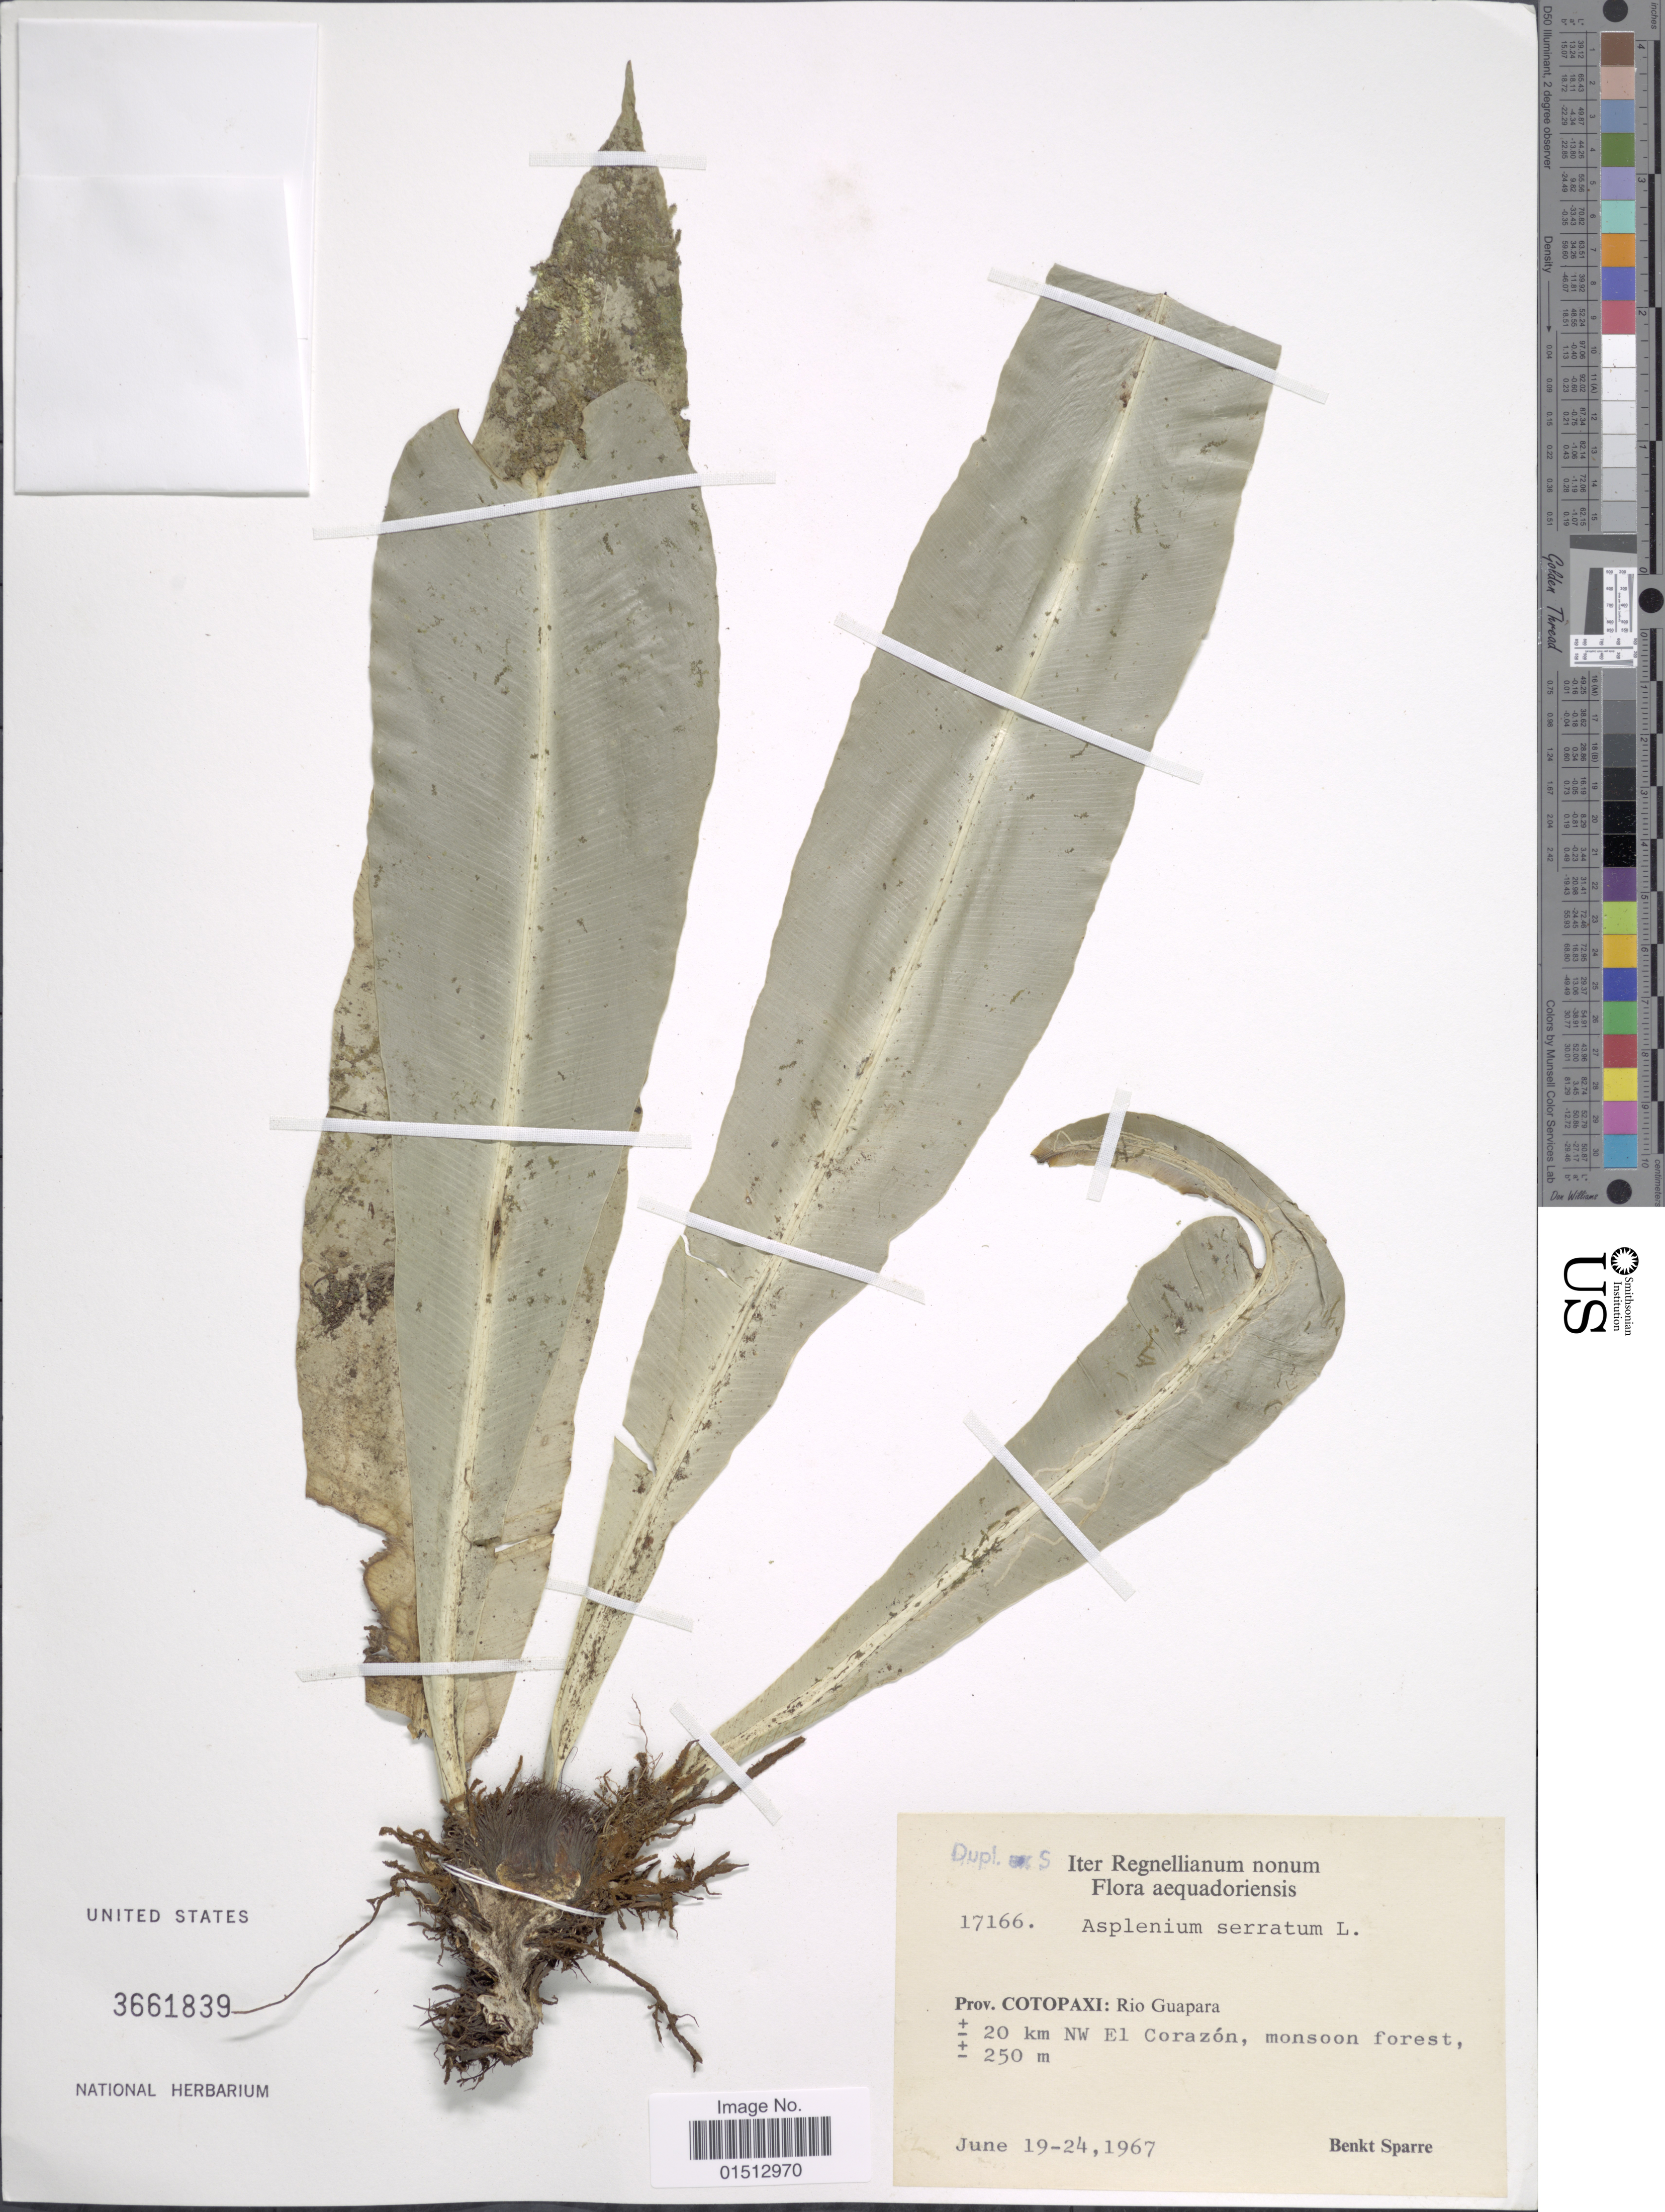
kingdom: Plantae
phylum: Tracheophyta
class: Polypodiopsida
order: Polypodiales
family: Aspleniaceae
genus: Asplenium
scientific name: Asplenium serratum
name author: L.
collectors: B. Sparre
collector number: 17166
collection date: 1967-06-19/1967-06-24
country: Ecuador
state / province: Cotopaxi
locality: Aequadoriensis, Prov. Cotopaxi: Rio Guapara ± 20 km NW El Corazon, monsoon forest.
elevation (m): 250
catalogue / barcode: US 3661839